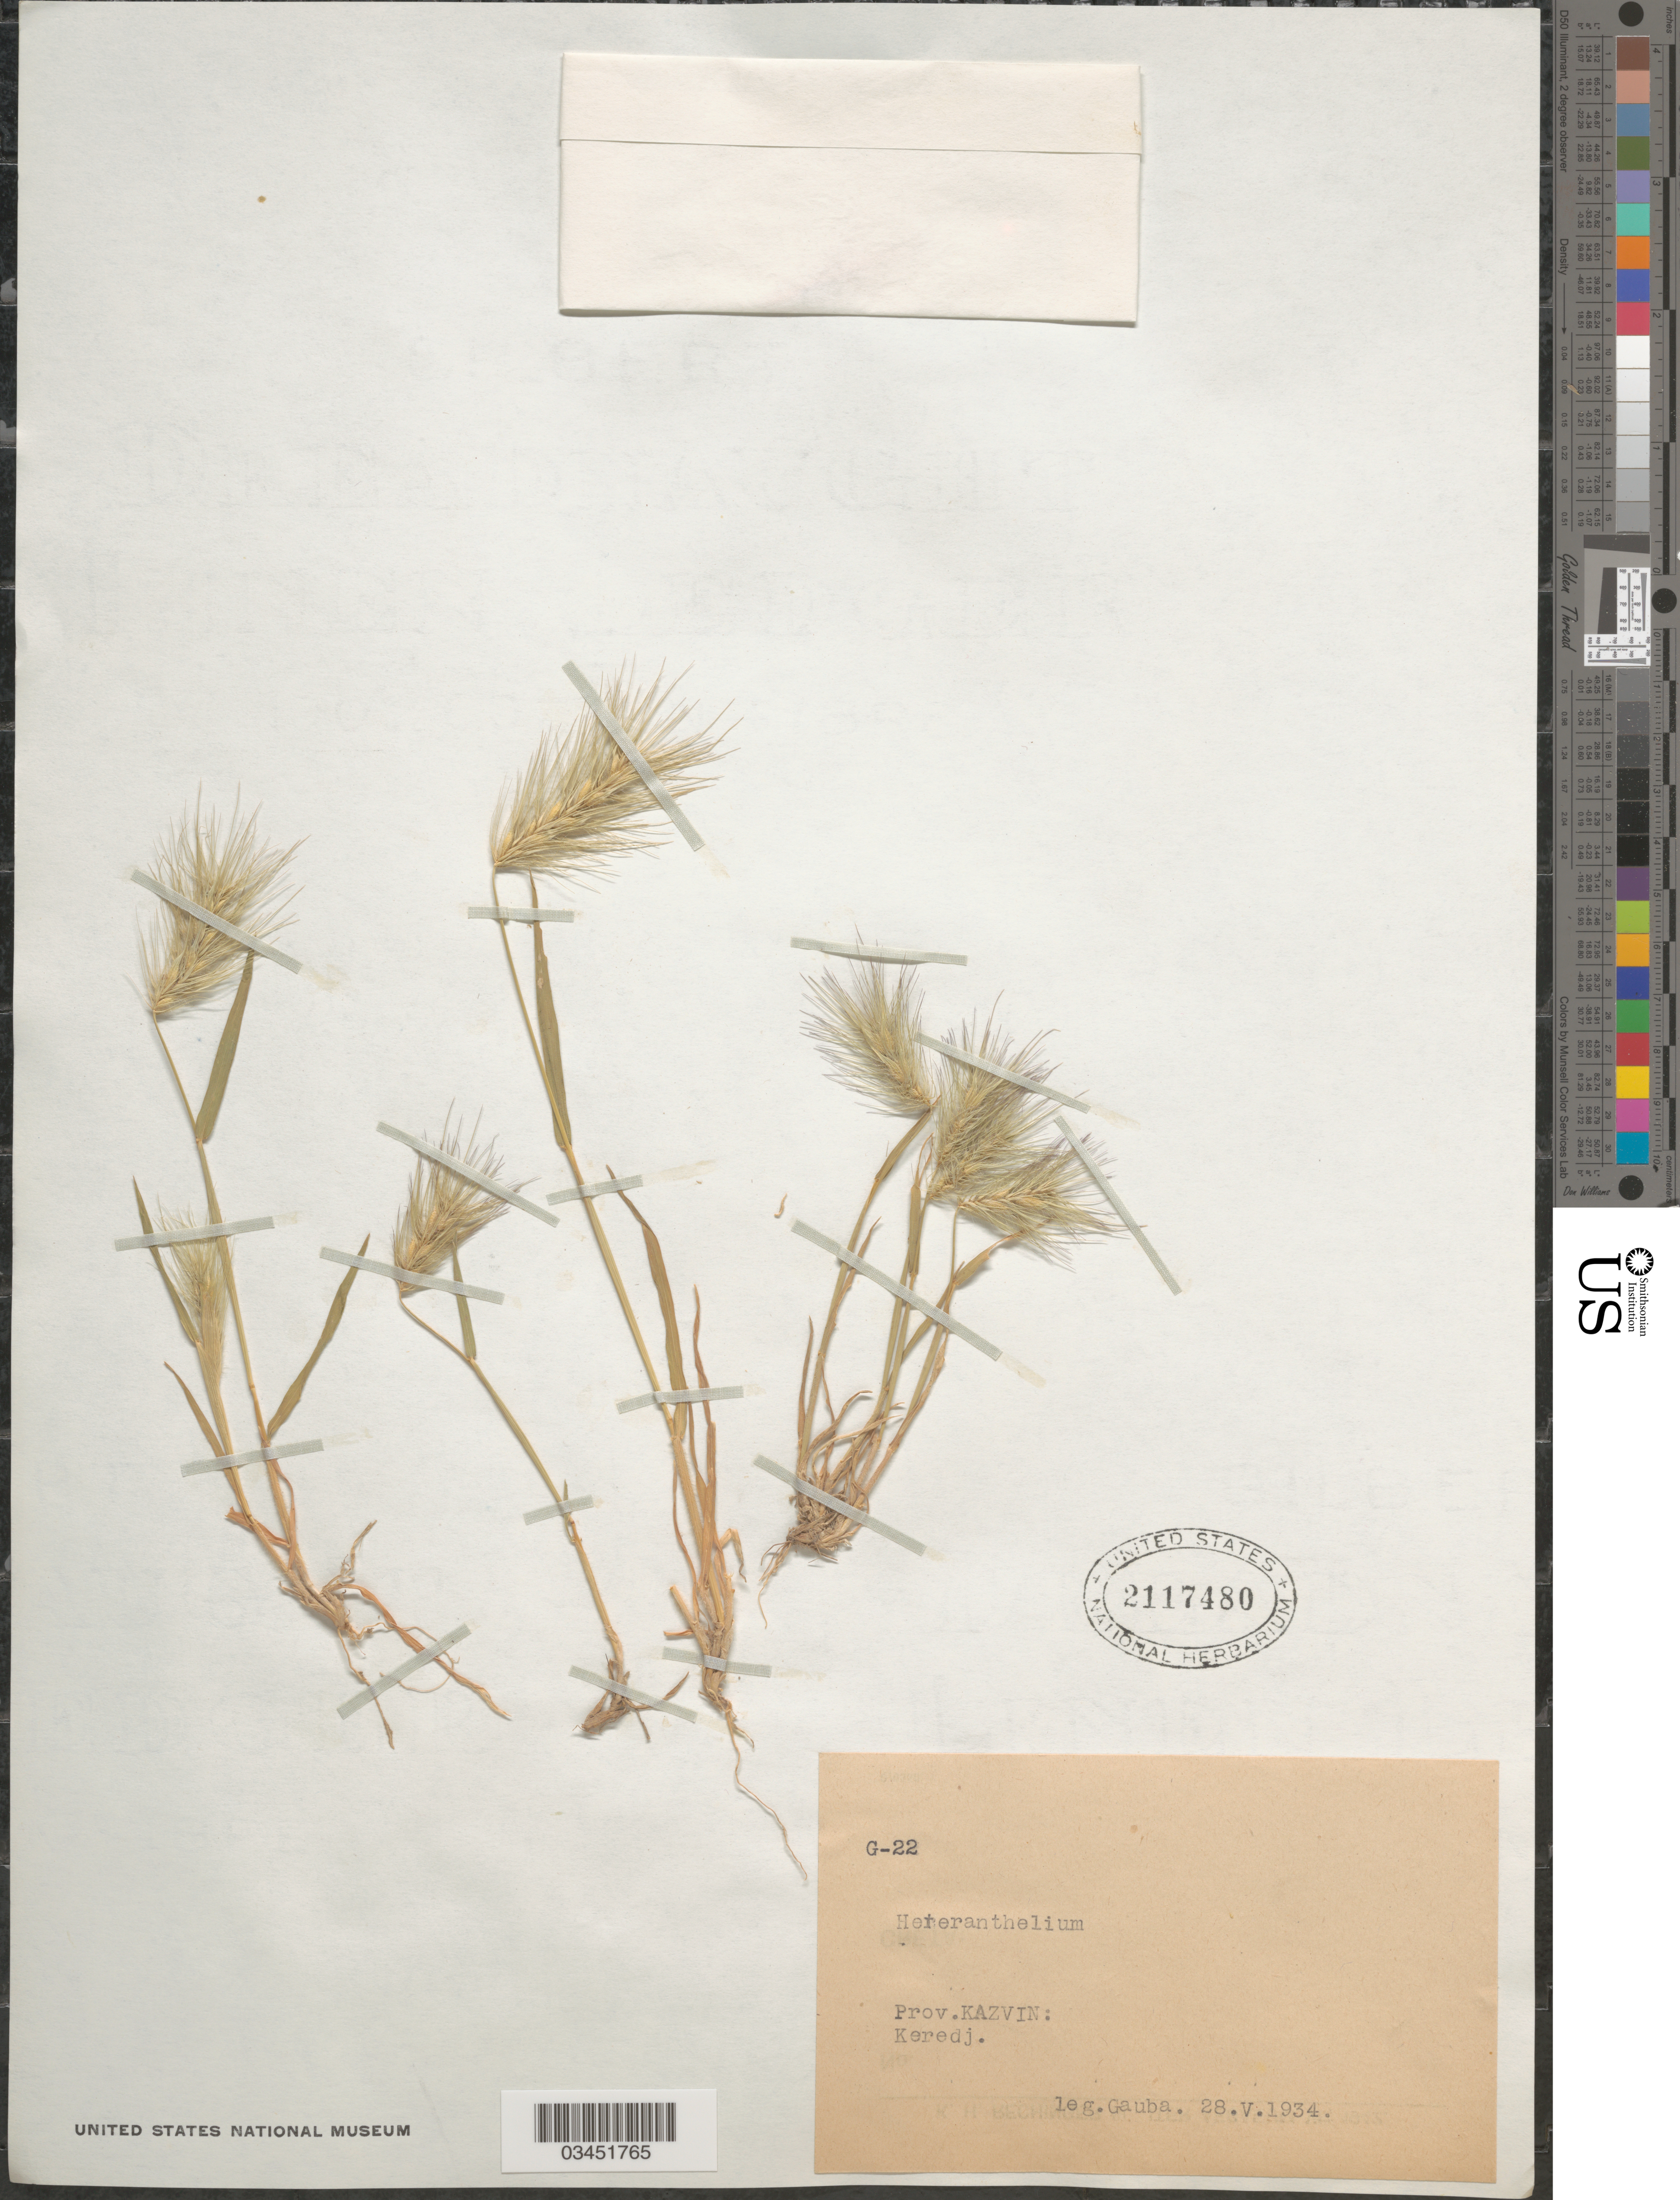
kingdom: Plantae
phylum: Tracheophyta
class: Liliopsida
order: Poales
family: Poaceae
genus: Heteranthelium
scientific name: Heteranthelium piliferum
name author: (Sol.) Hochst.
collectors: E. Gauba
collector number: G-22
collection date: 1934-05-28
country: Iran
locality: Prov. Kazvin: Keredj.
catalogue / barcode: US 2117480